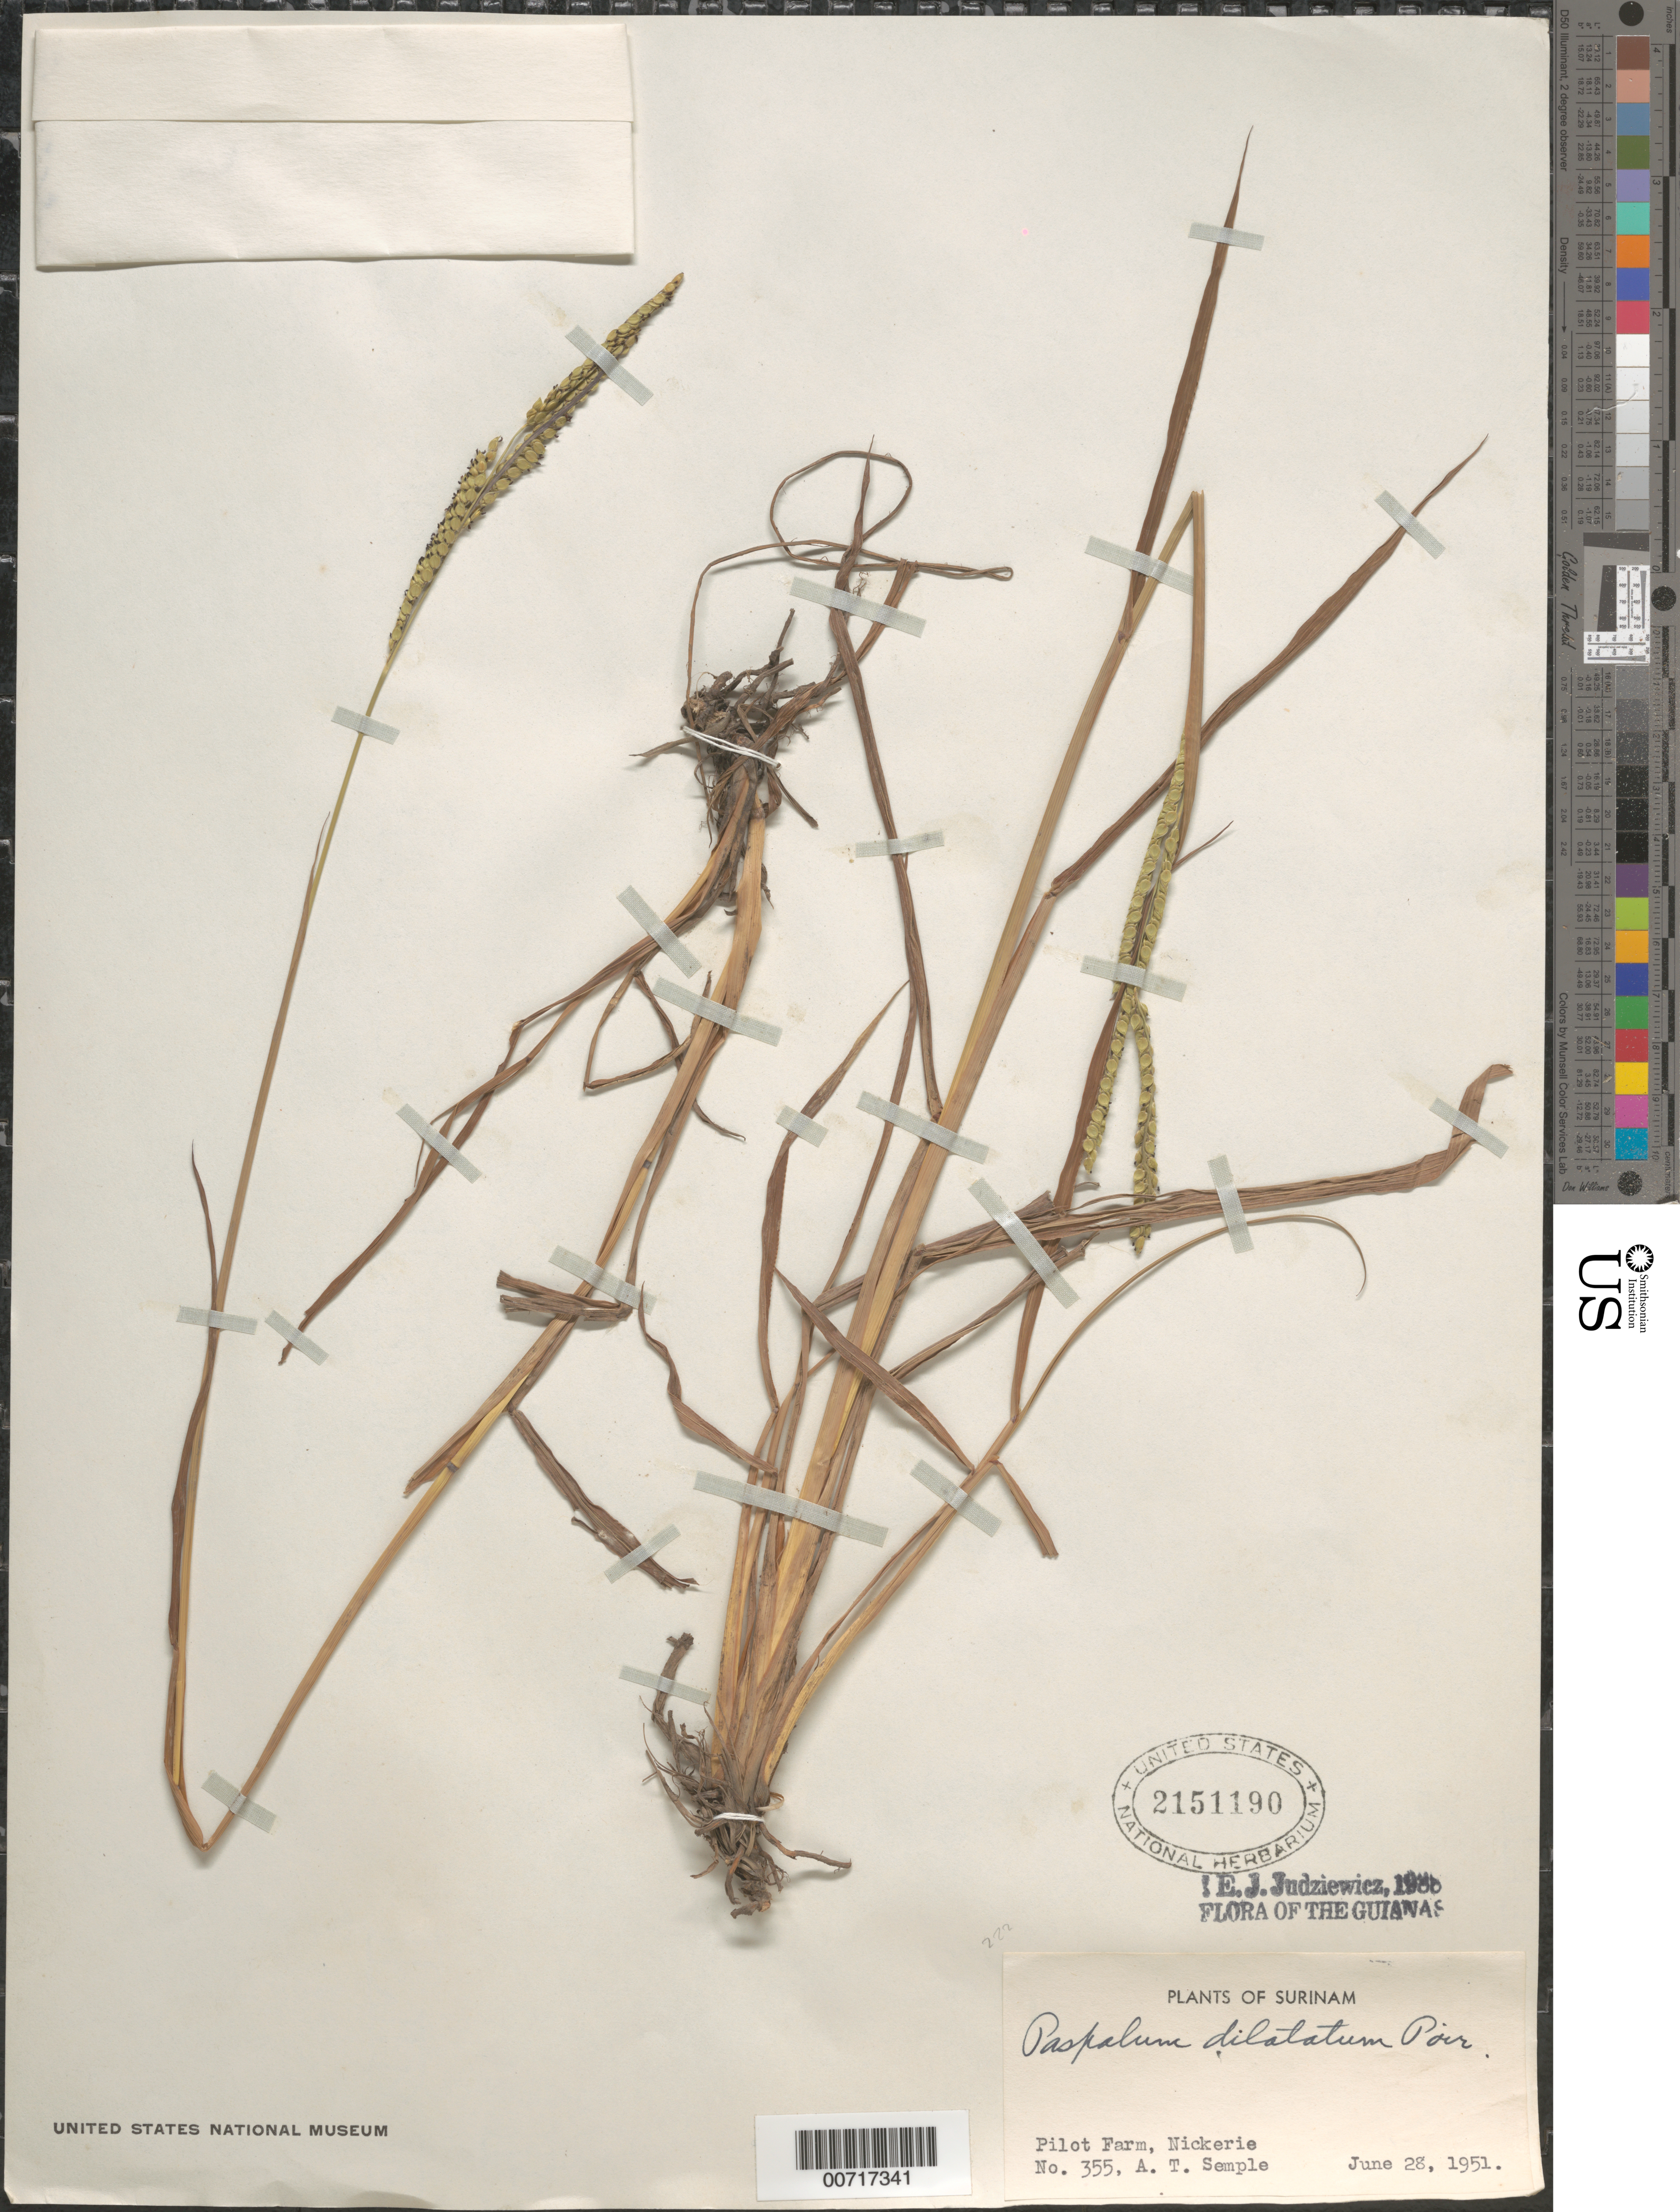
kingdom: Plantae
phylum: Tracheophyta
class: Liliopsida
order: Poales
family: Poaceae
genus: Paspalum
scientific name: Paspalum dilatatum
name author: Poir.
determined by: Judziewicz, E. J.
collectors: A. Semple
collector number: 355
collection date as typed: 28-Jun-51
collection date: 1951-06-28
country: Suriname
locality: Nickerie, Pilot Farm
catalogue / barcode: US 2151190